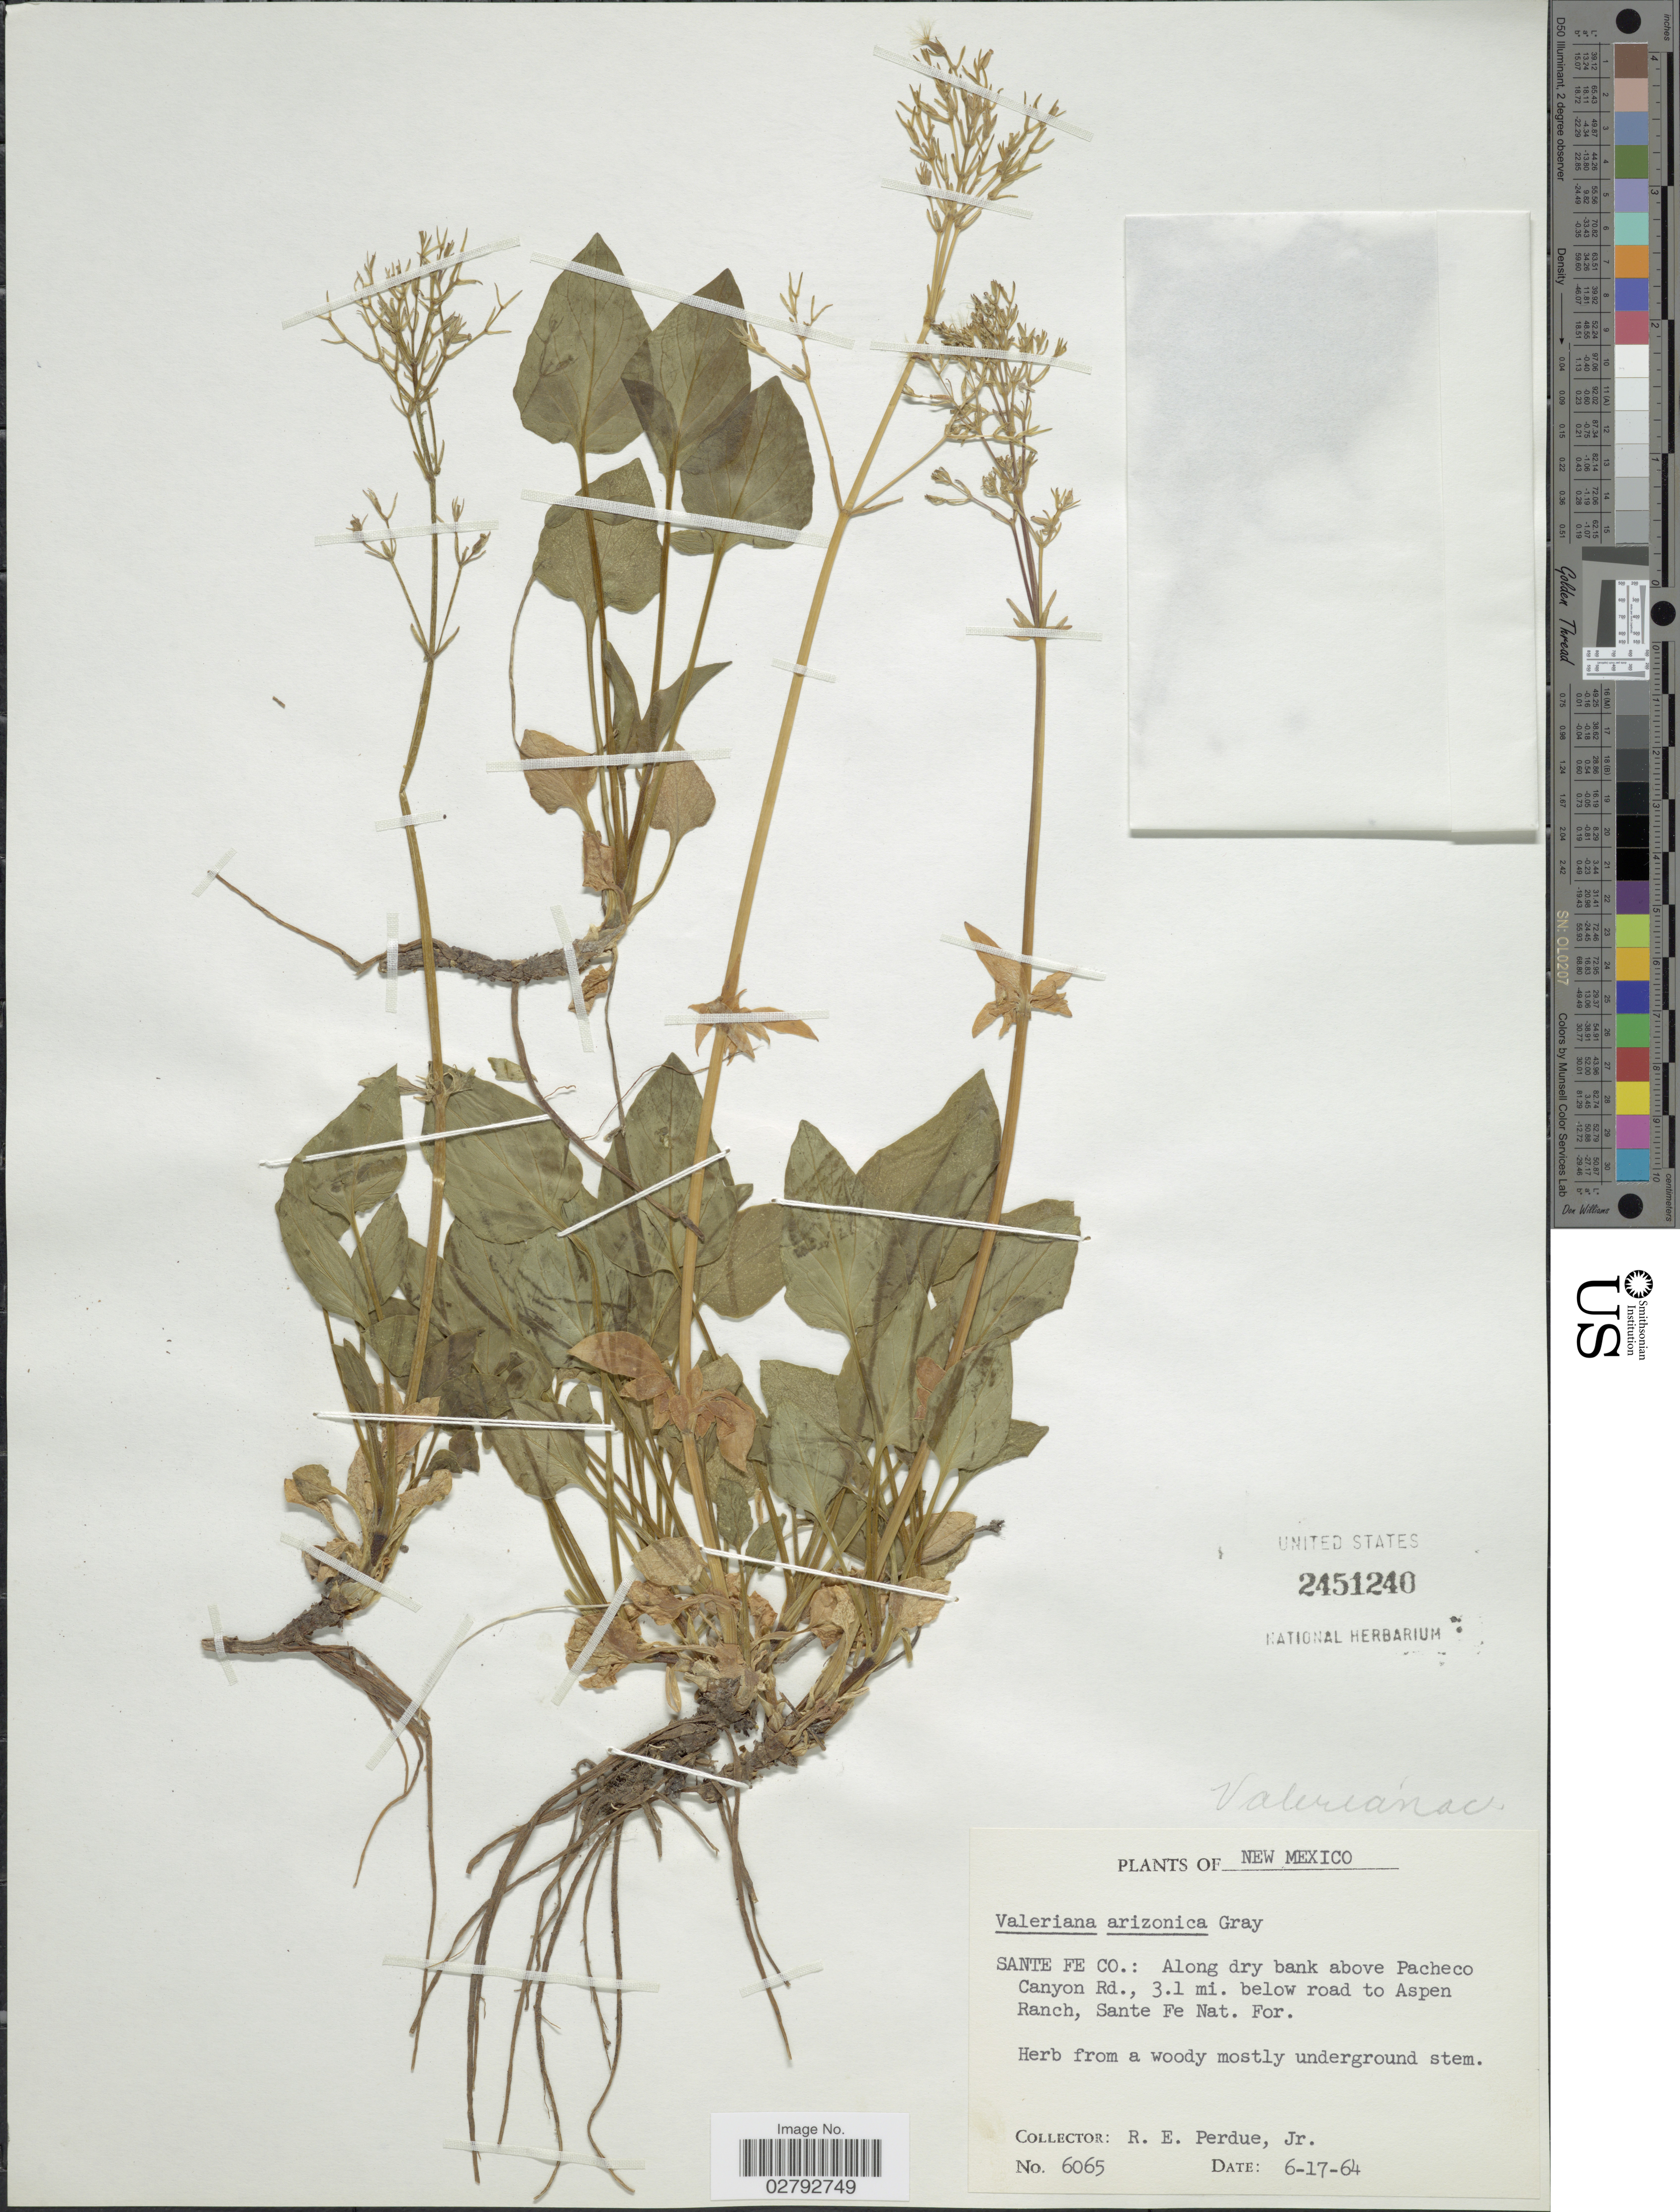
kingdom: Plantae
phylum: Tracheophyta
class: Magnoliopsida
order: Dipsacales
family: Caprifoliaceae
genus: Valeriana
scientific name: Valeriana arizonica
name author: A. Gray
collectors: R. E. Perdue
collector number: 6065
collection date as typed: Transcribed d/m/y: 17/6/64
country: United States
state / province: New Mexico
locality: Sante Fe Co.: Along dry bank above Pacheco Canyon Rd., 3.1 mi. below road to Aspen Ranch, Sante Fe Nat. For.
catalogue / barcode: US 2451240